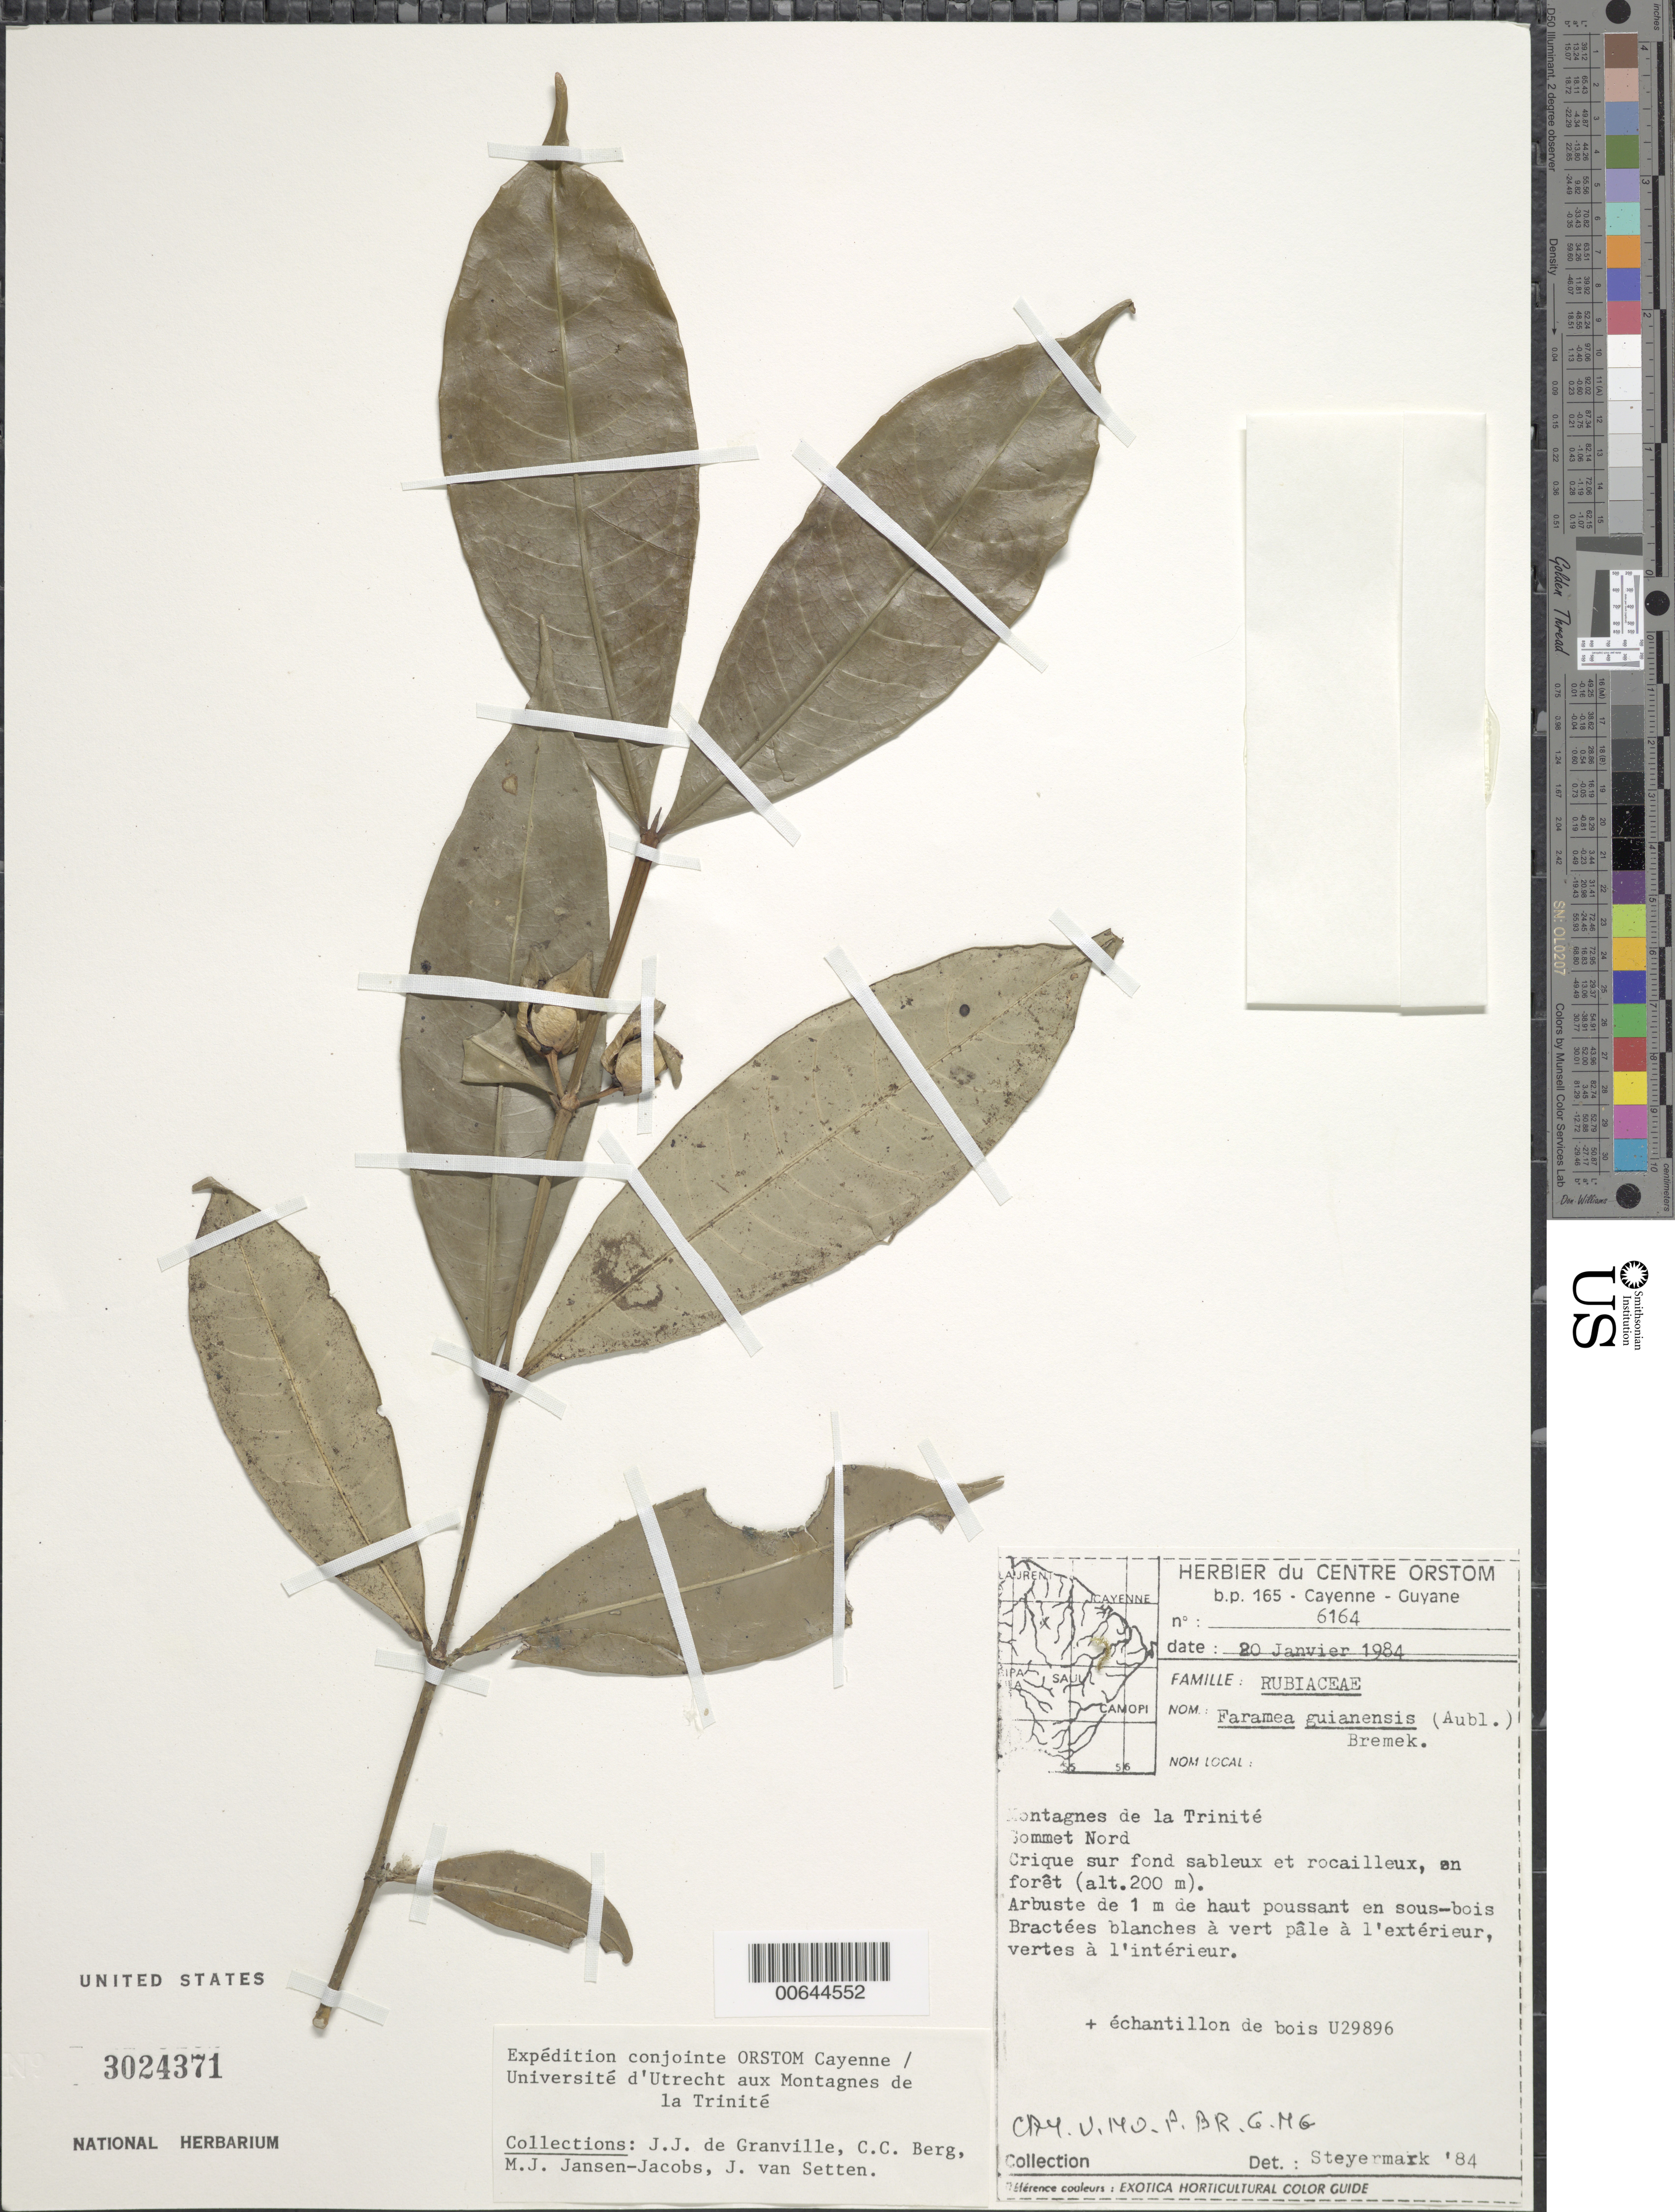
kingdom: Plantae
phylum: Tracheophyta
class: Magnoliopsida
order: Gentianales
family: Rubiaceae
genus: Faramea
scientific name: Faramea guianensis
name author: (Aubl.) Bremek.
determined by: Steyermark, Julian A., (VEN)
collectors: J.-J. de Granville, C. C. Berg, M. J. Jansen-Jacobs & J. van Setten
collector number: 6164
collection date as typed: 20-Jan-84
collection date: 1984-01-20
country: French Guiana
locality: Montagnes de la Trinité, sommet Nord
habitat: Crique sur fond sableux et rocailleux, en foret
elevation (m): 200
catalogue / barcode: US 3024371